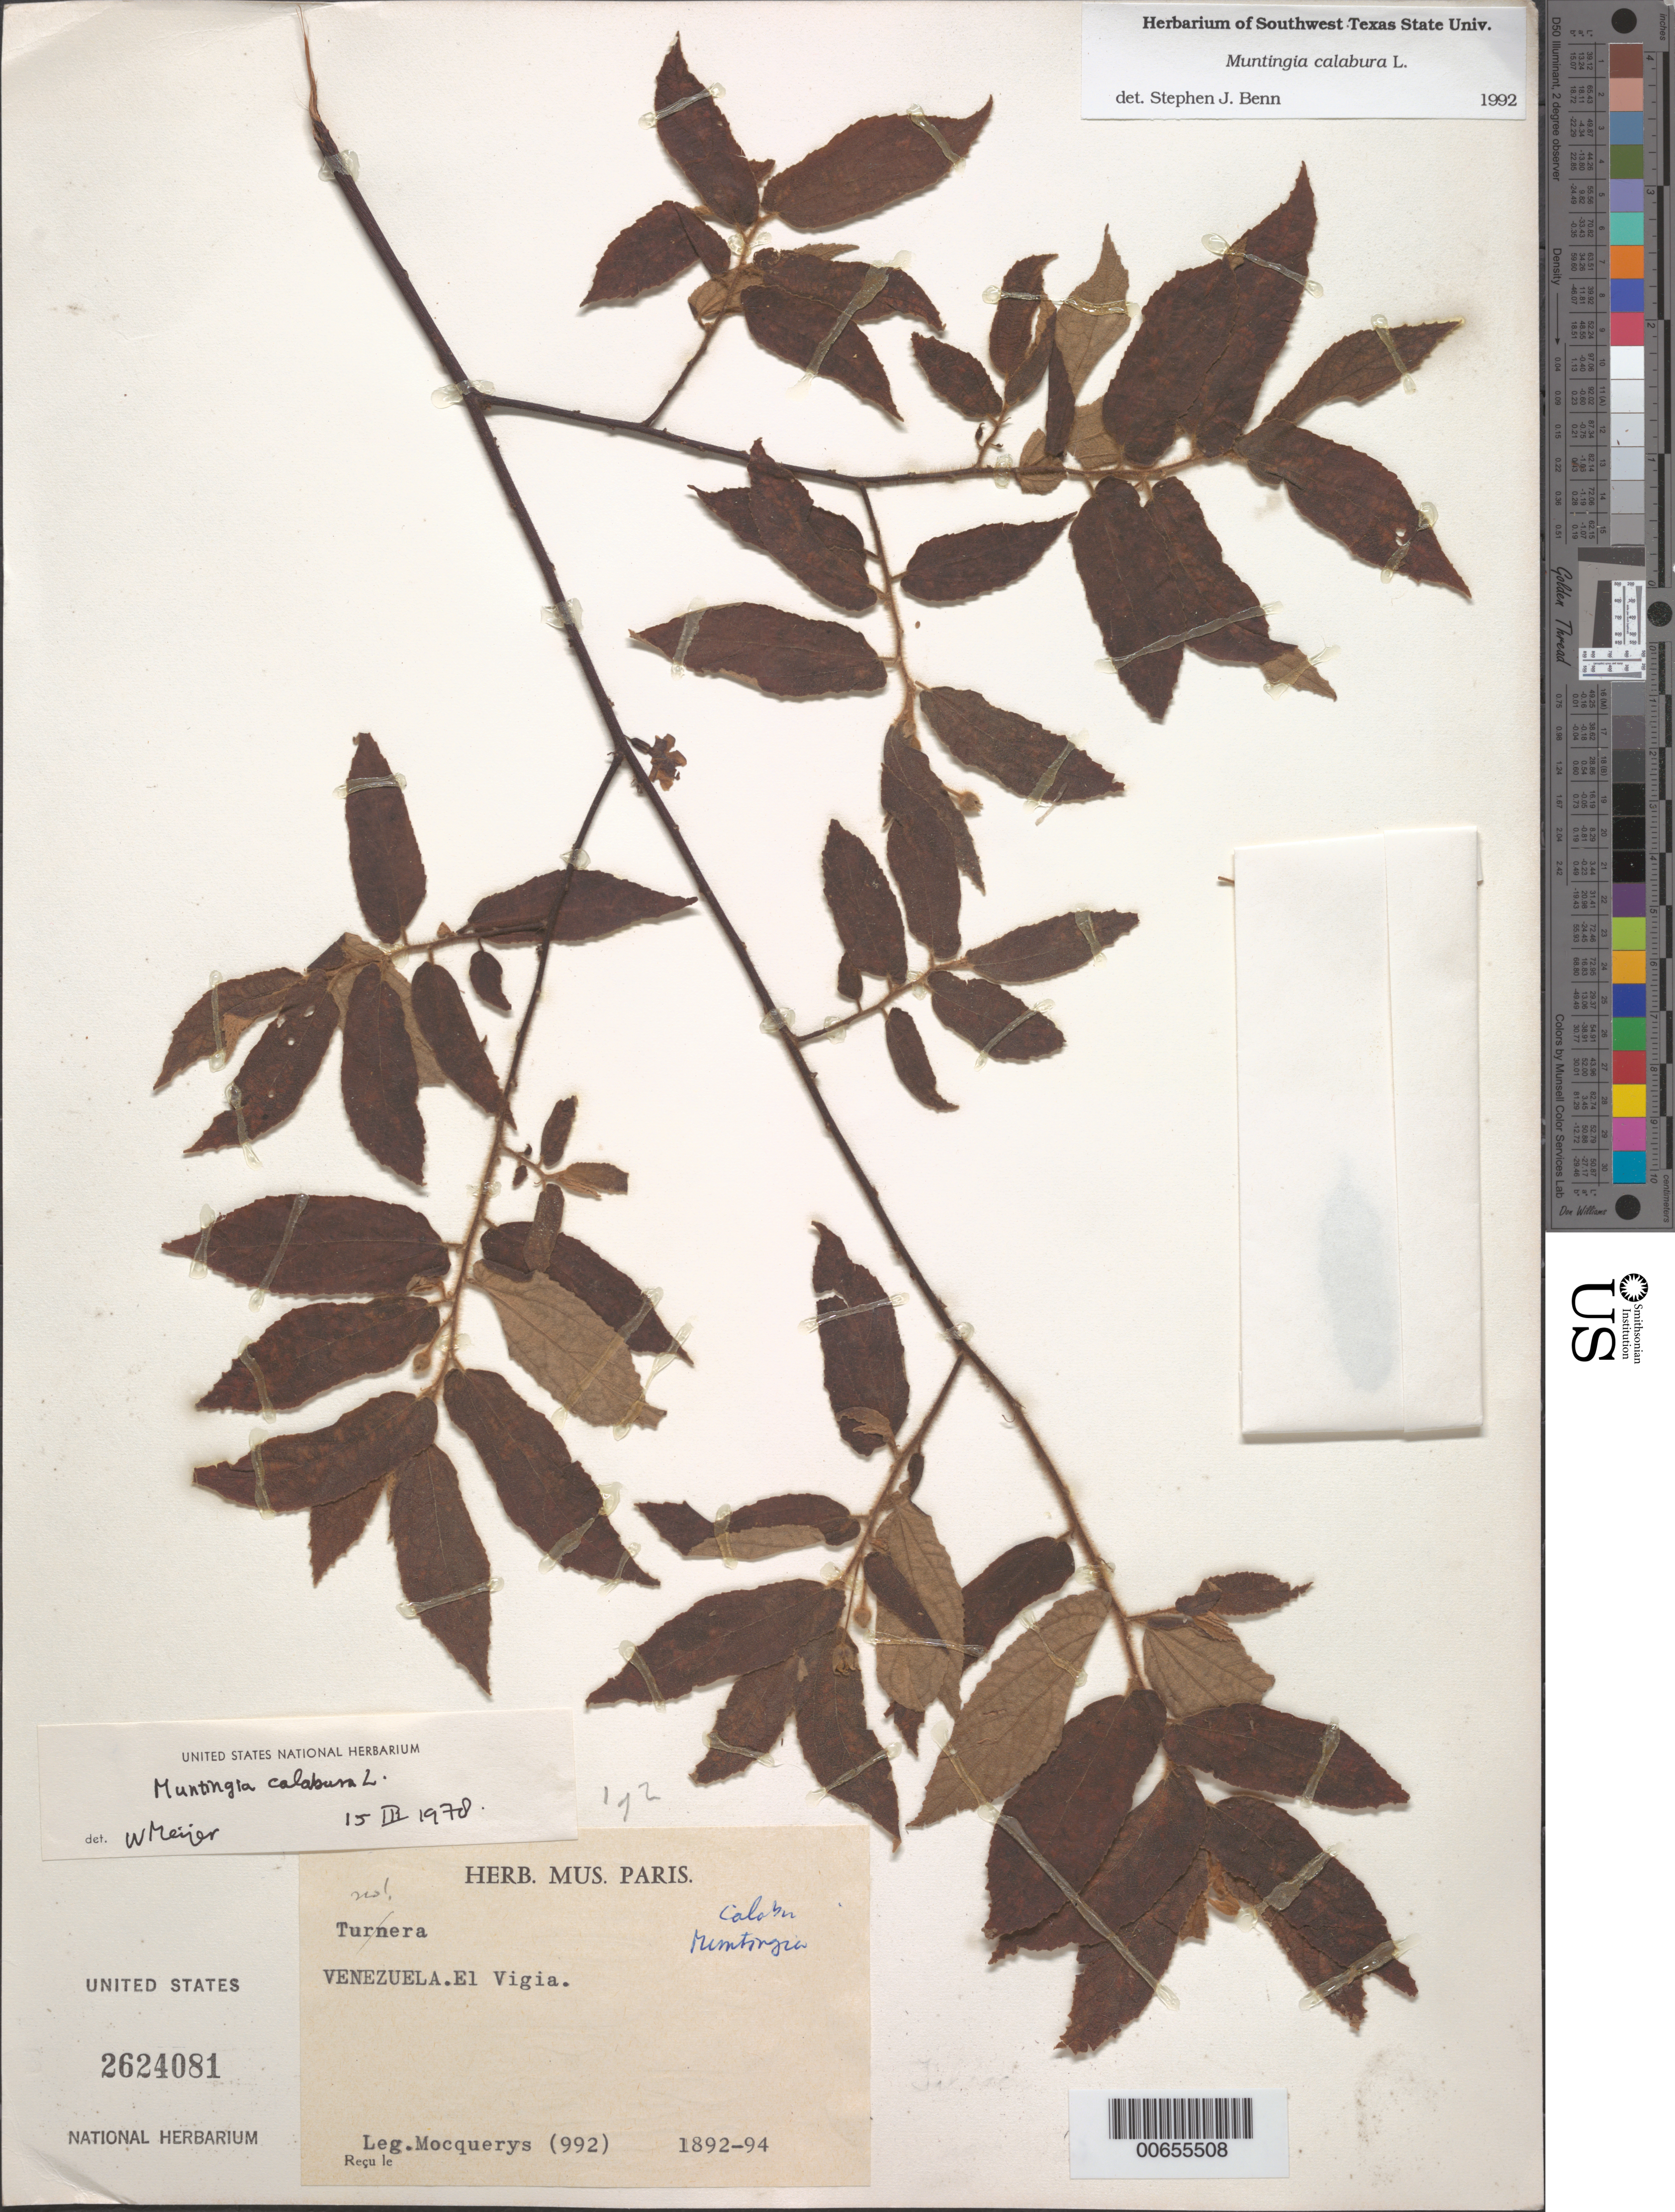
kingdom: Plantae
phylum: Tracheophyta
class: Magnoliopsida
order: Malvales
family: Muntingiaceae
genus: Muntingia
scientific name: Muntingia calabura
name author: L.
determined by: Benn, S. J.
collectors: A. Mocquerys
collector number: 992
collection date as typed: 1892 to -- --- 1894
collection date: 1893/1894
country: Venezuela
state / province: Mérida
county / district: Alberto Adriani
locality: El Vigía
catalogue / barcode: US 2624081